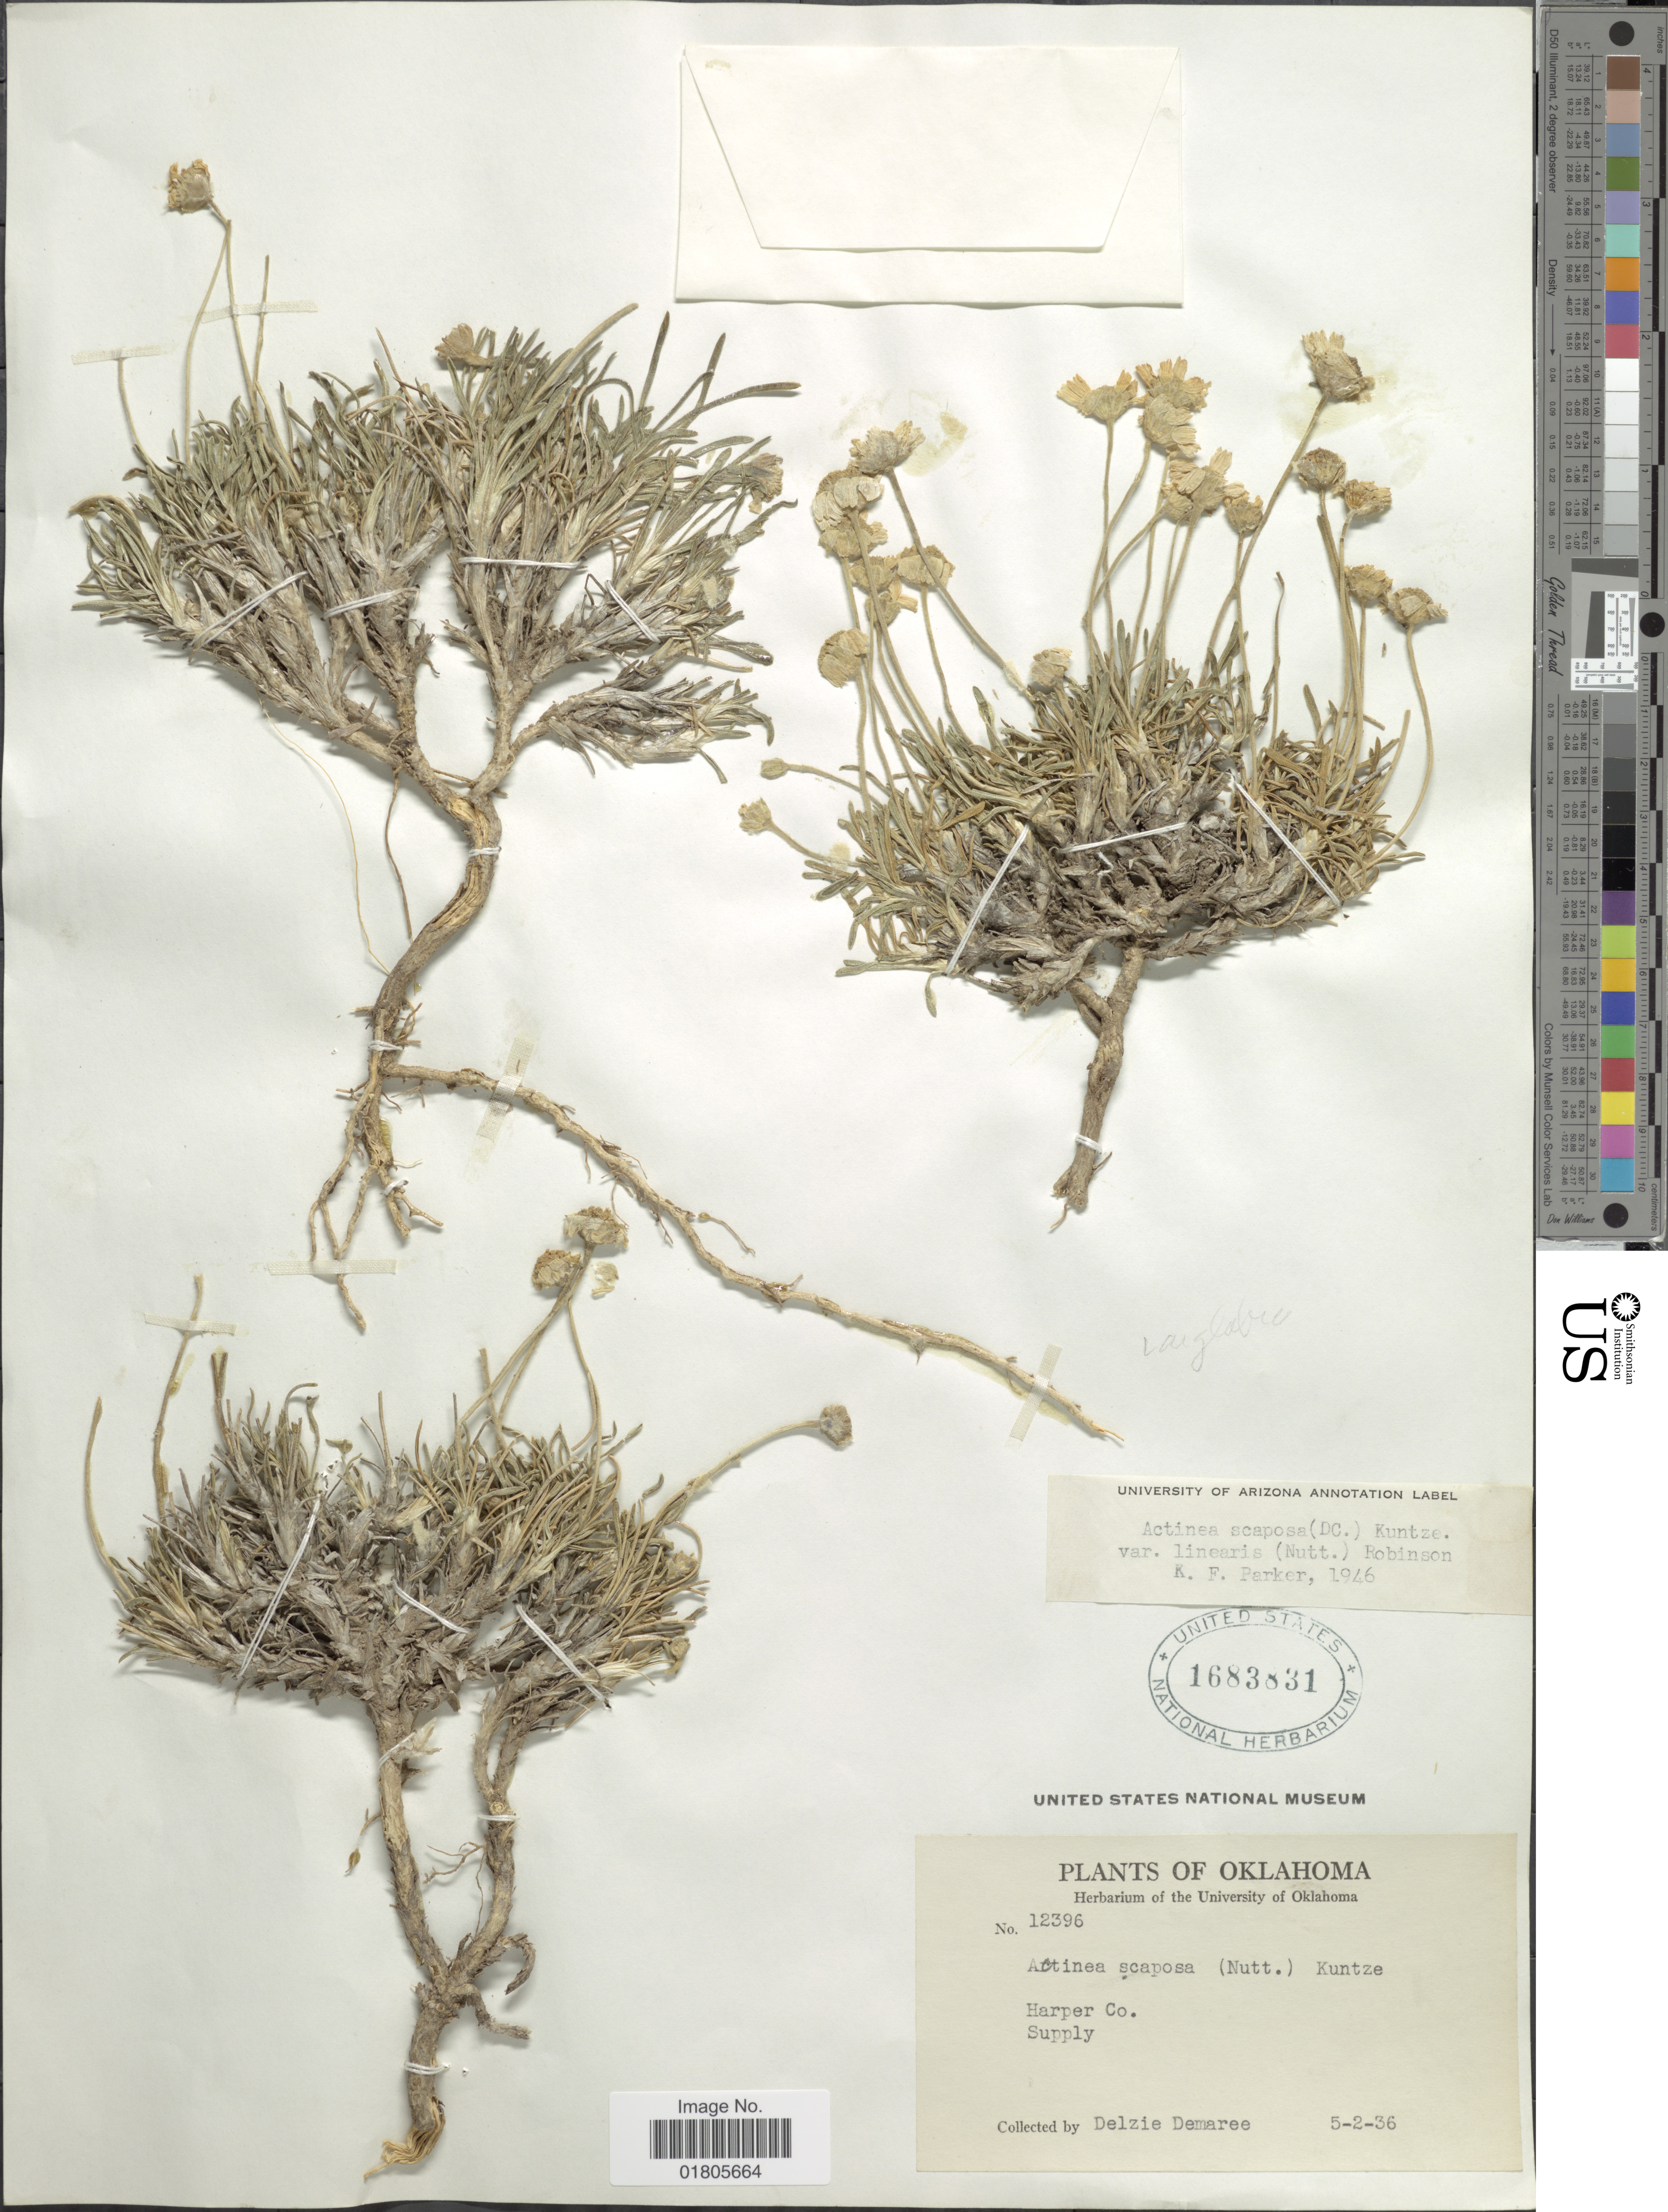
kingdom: Plantae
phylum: Tracheophyta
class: Magnoliopsida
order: Asterales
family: Asteraceae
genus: Actinea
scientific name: Actinea scaposa var. linearis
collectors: D. Demaree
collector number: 12396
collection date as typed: Transcribed d/m/y: 2/5/36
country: United States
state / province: Oklahoma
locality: Harper Co. Supply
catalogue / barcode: US 1683831